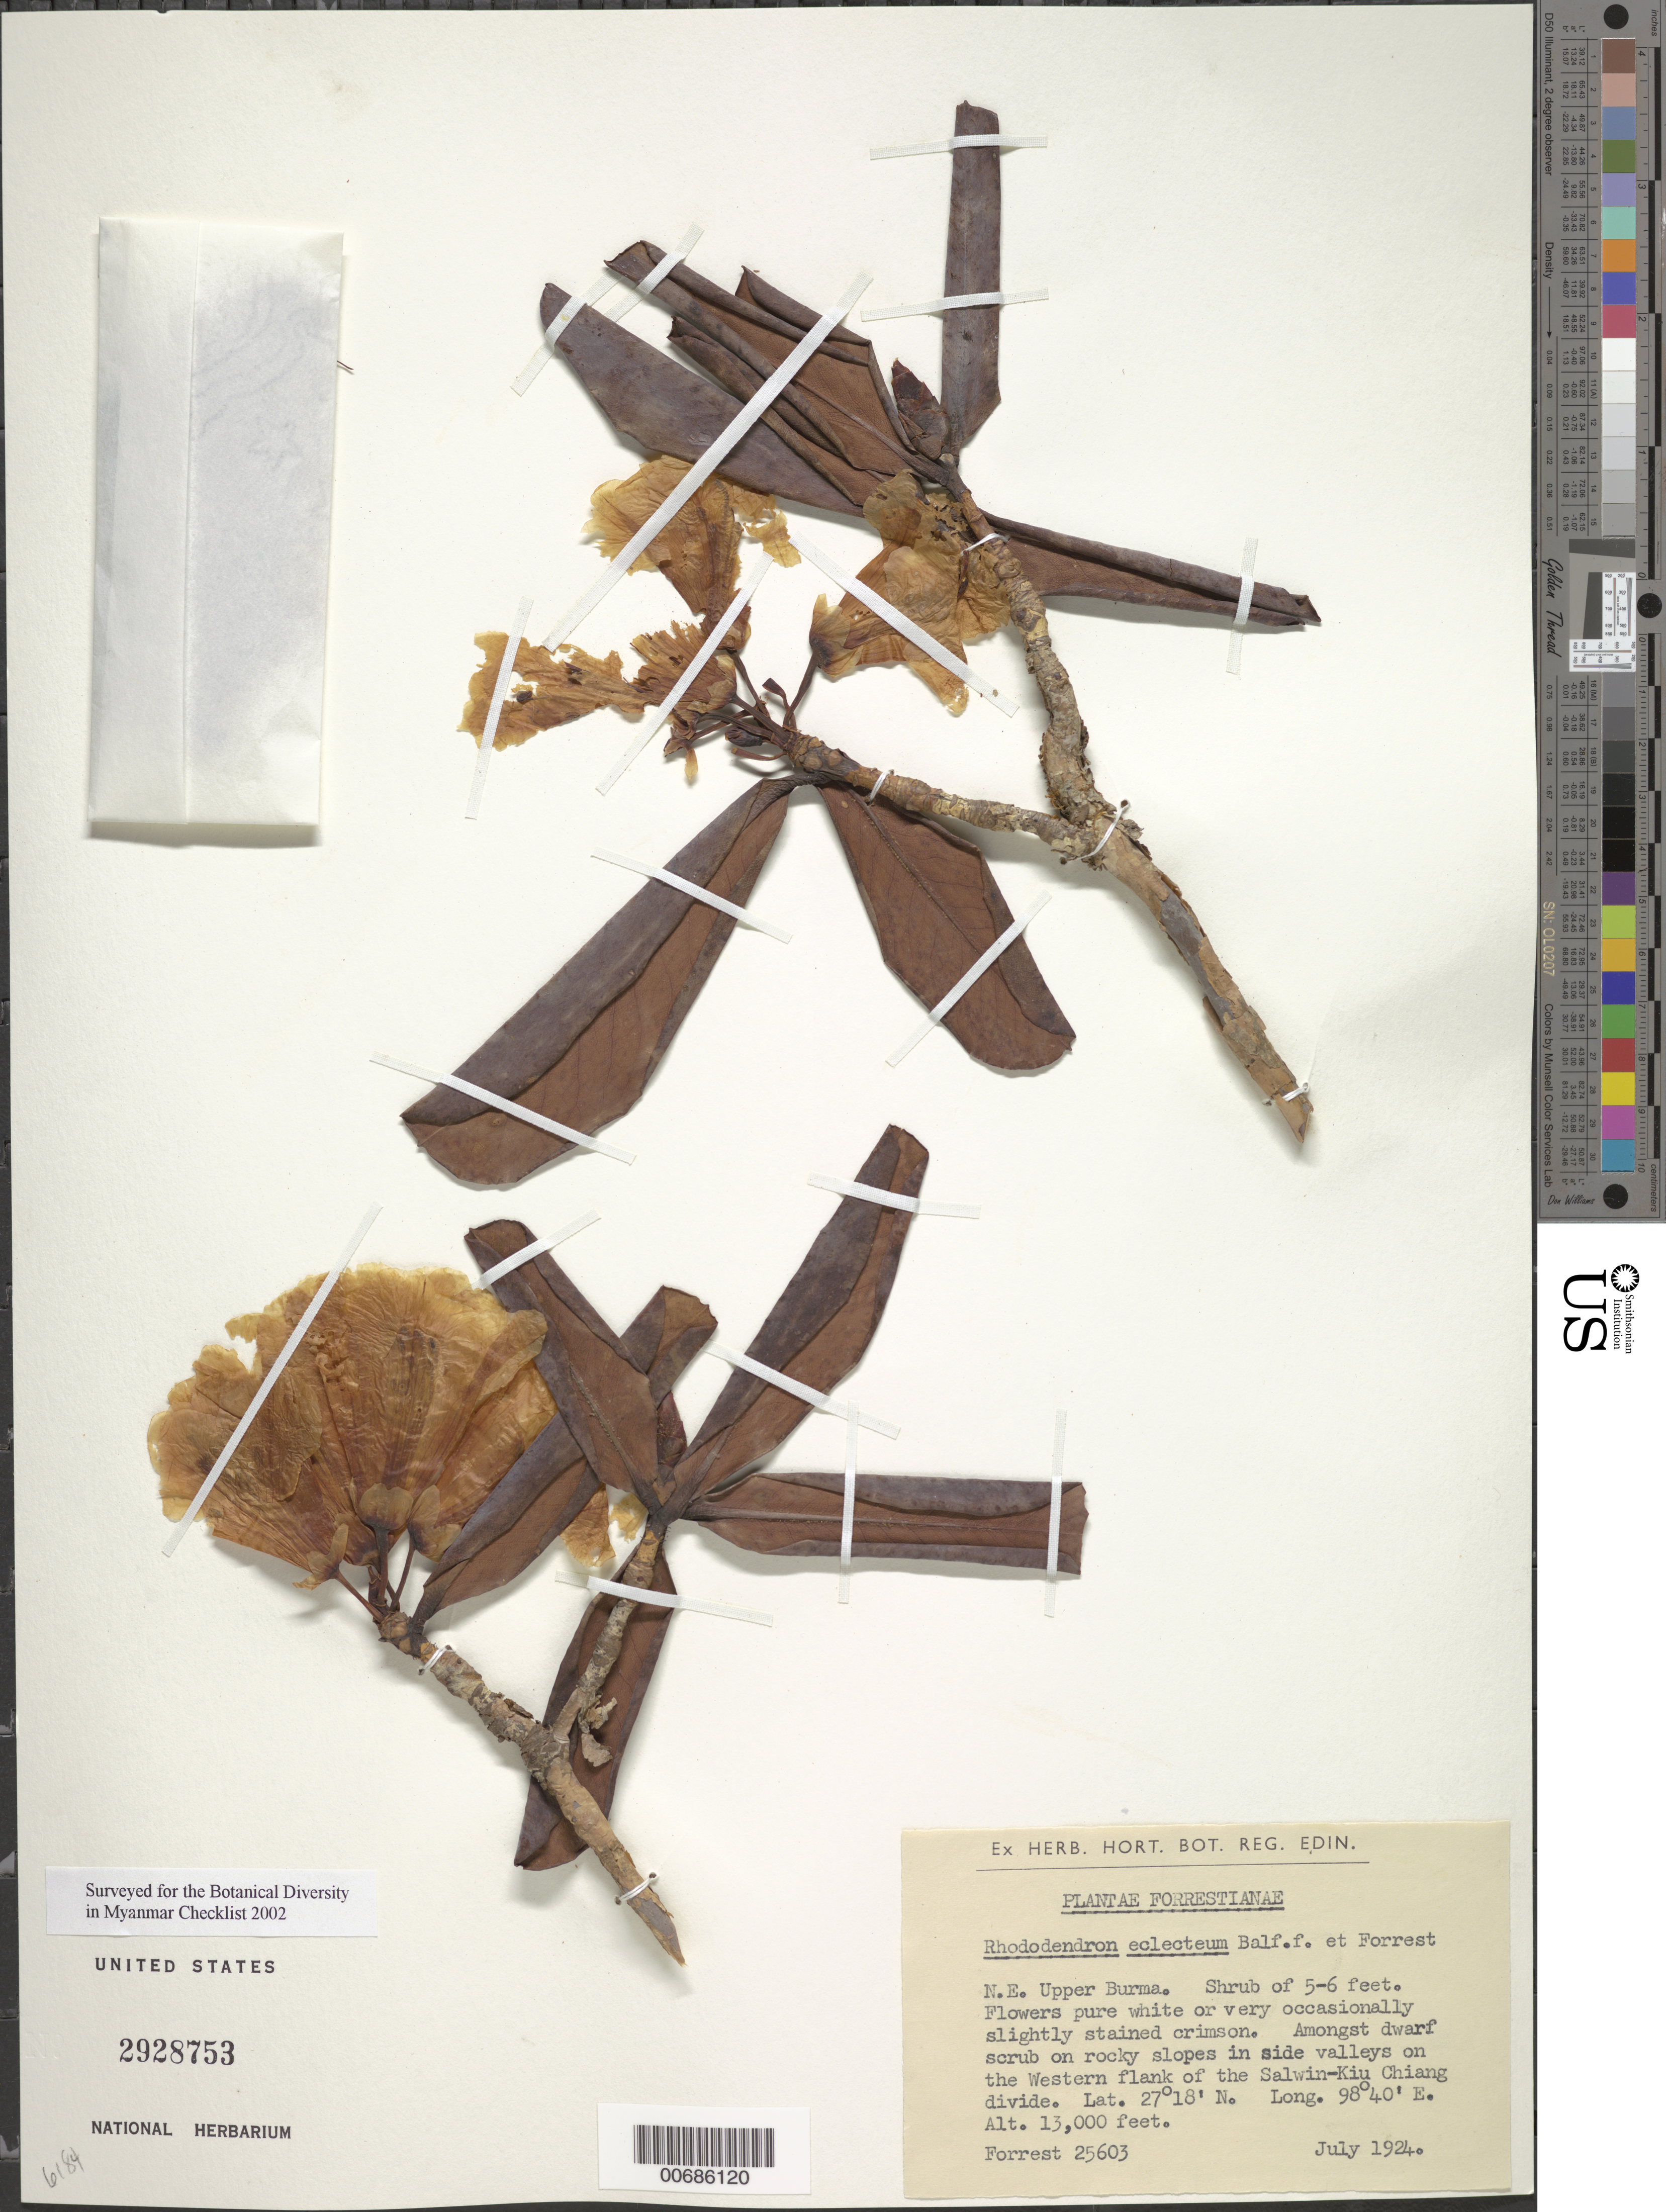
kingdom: Plantae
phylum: Tracheophyta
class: Magnoliopsida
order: Ericales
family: Ericaceae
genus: Rhododendron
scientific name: Rhododendron eclecteum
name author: Balf. f. & Forrest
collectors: G. Forrest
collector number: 25603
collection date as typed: Jul 1924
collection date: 1924-07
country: Myanmar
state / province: Kachin (?)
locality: Salwin-Kiu Chiang Divide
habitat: Dwarf scrub on rocky slopes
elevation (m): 3962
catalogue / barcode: US 2928753